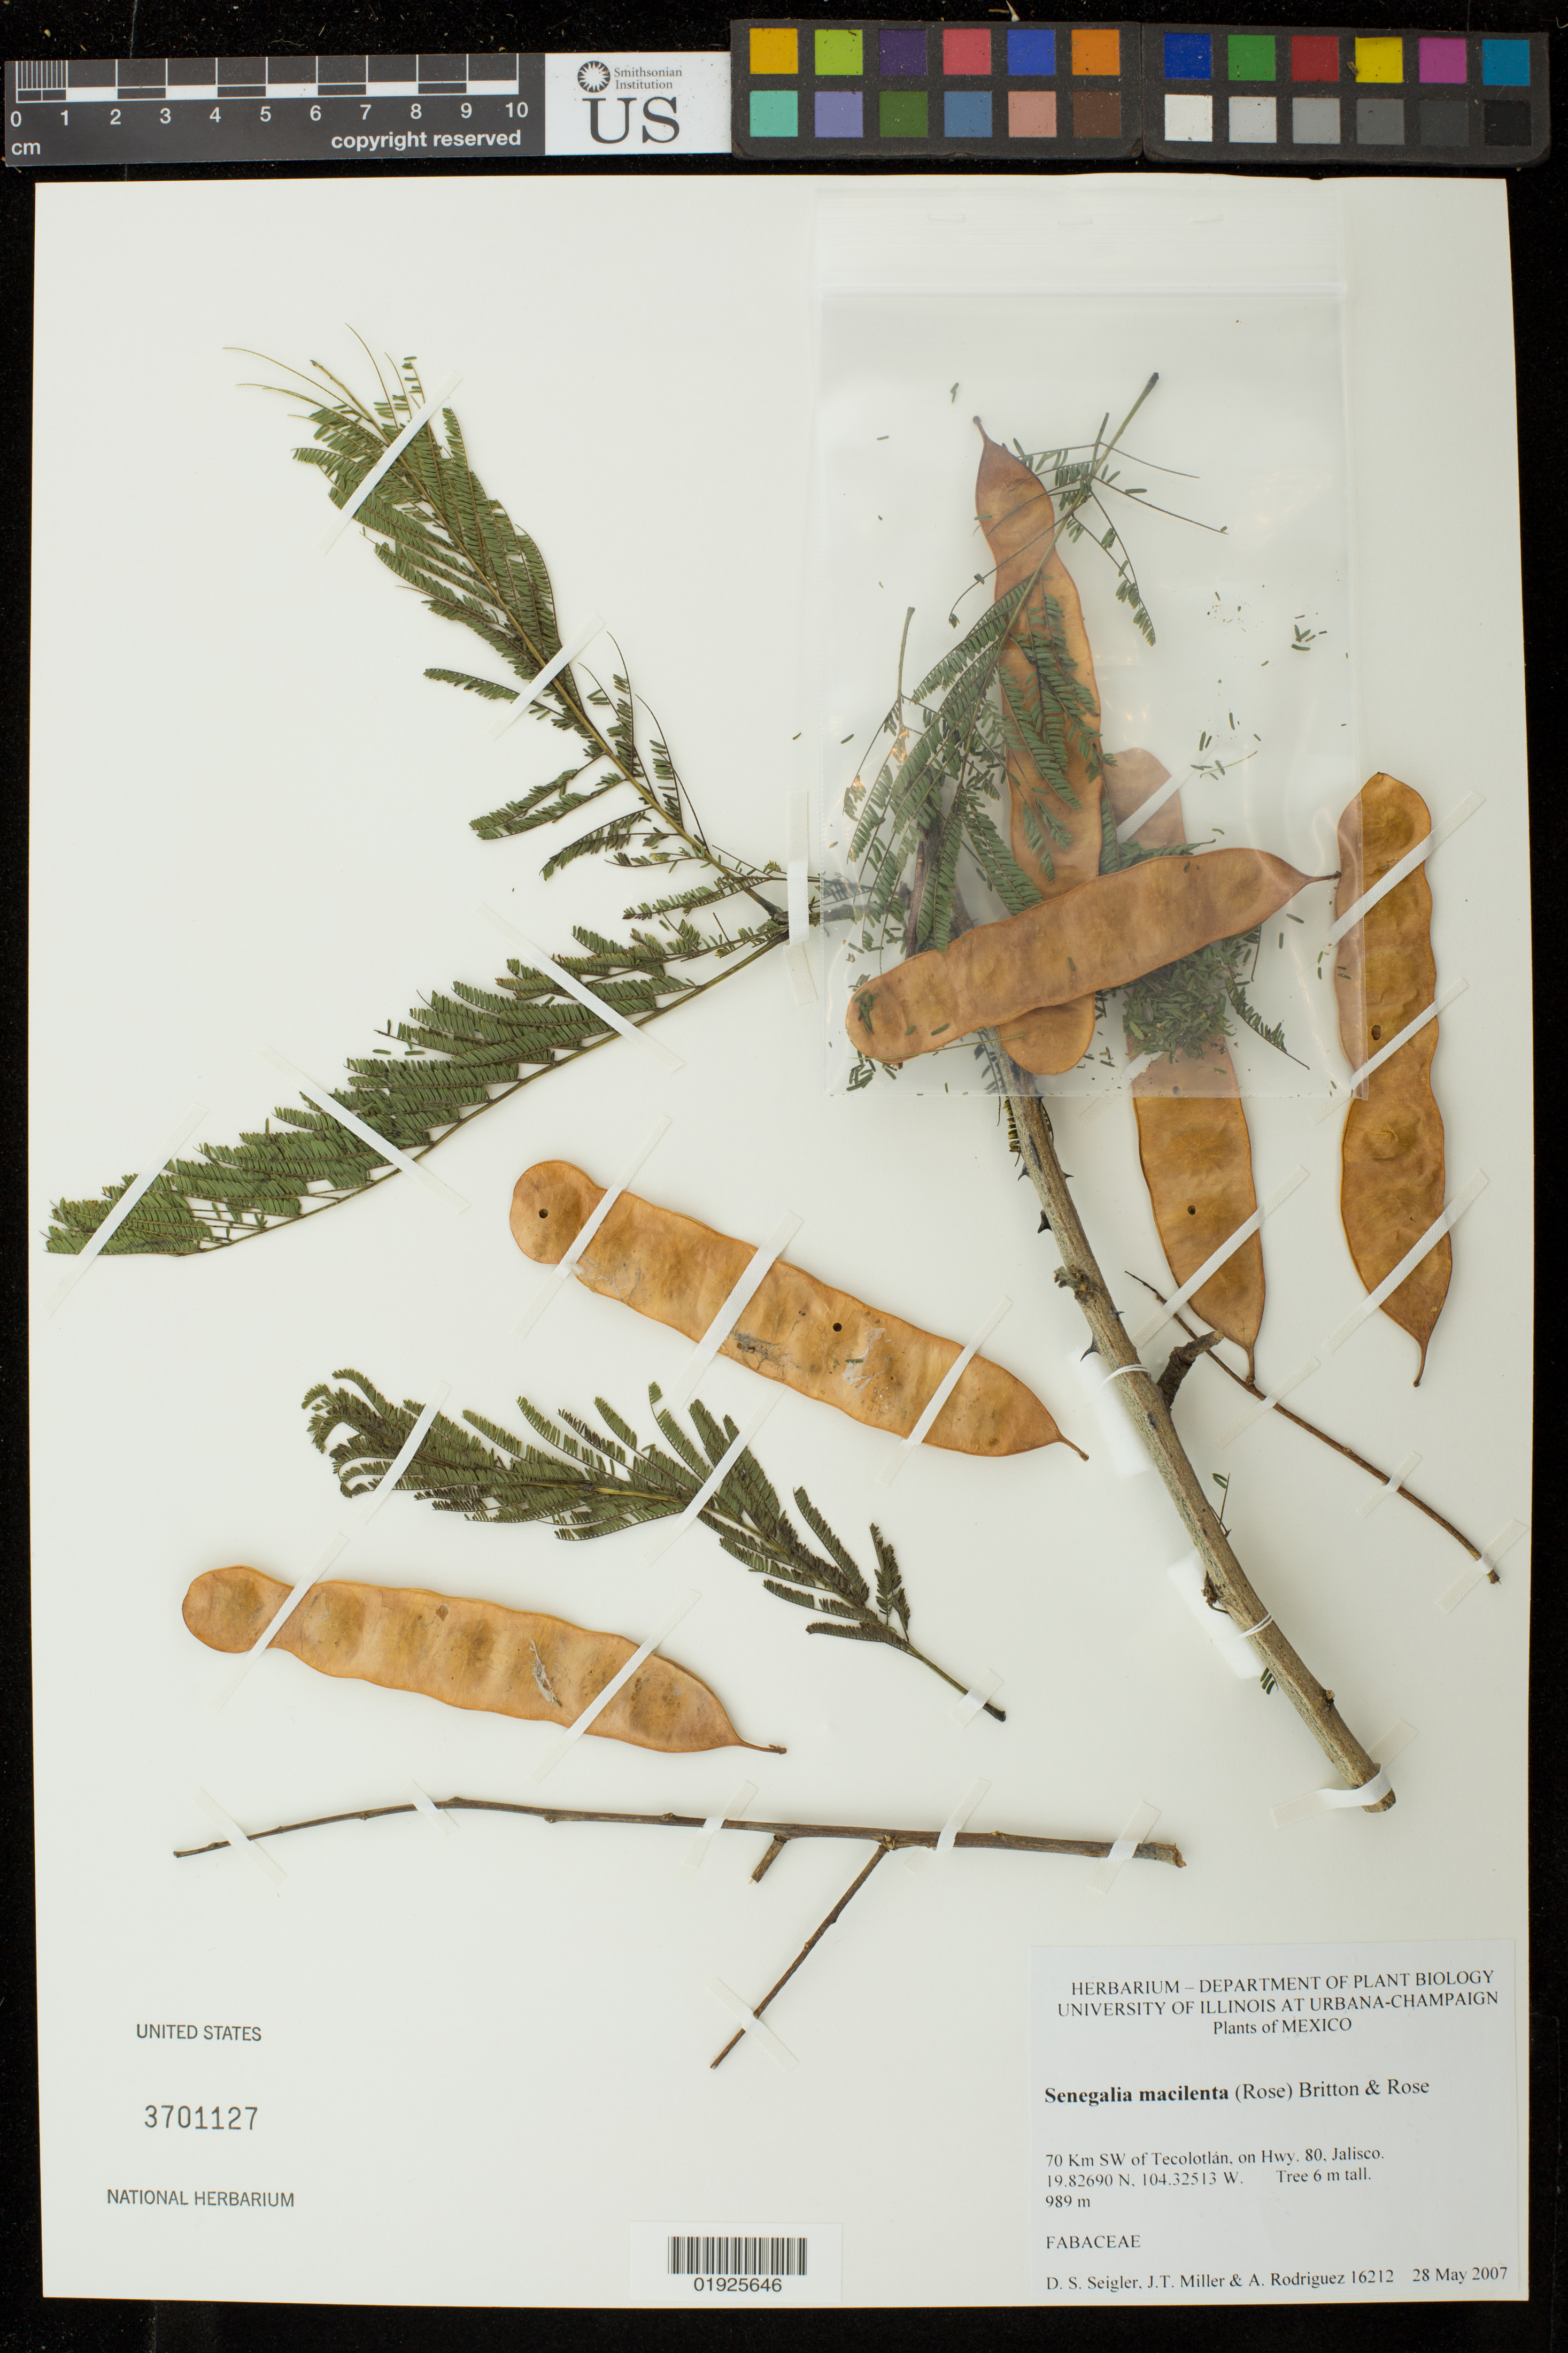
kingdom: Plantae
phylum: Tracheophyta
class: Magnoliopsida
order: Fabales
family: Fabaceae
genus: Senegalia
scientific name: Senegalia macilenta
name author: (Rose) Britton & Rose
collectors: D. S. Seigler, J. T. Miller & A. Rodríguez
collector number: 16212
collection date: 2007-05-28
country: Mexico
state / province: Jalisco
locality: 70 km SW of Tecolotlan on Hwy 80.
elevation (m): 989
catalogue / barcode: US 3701127